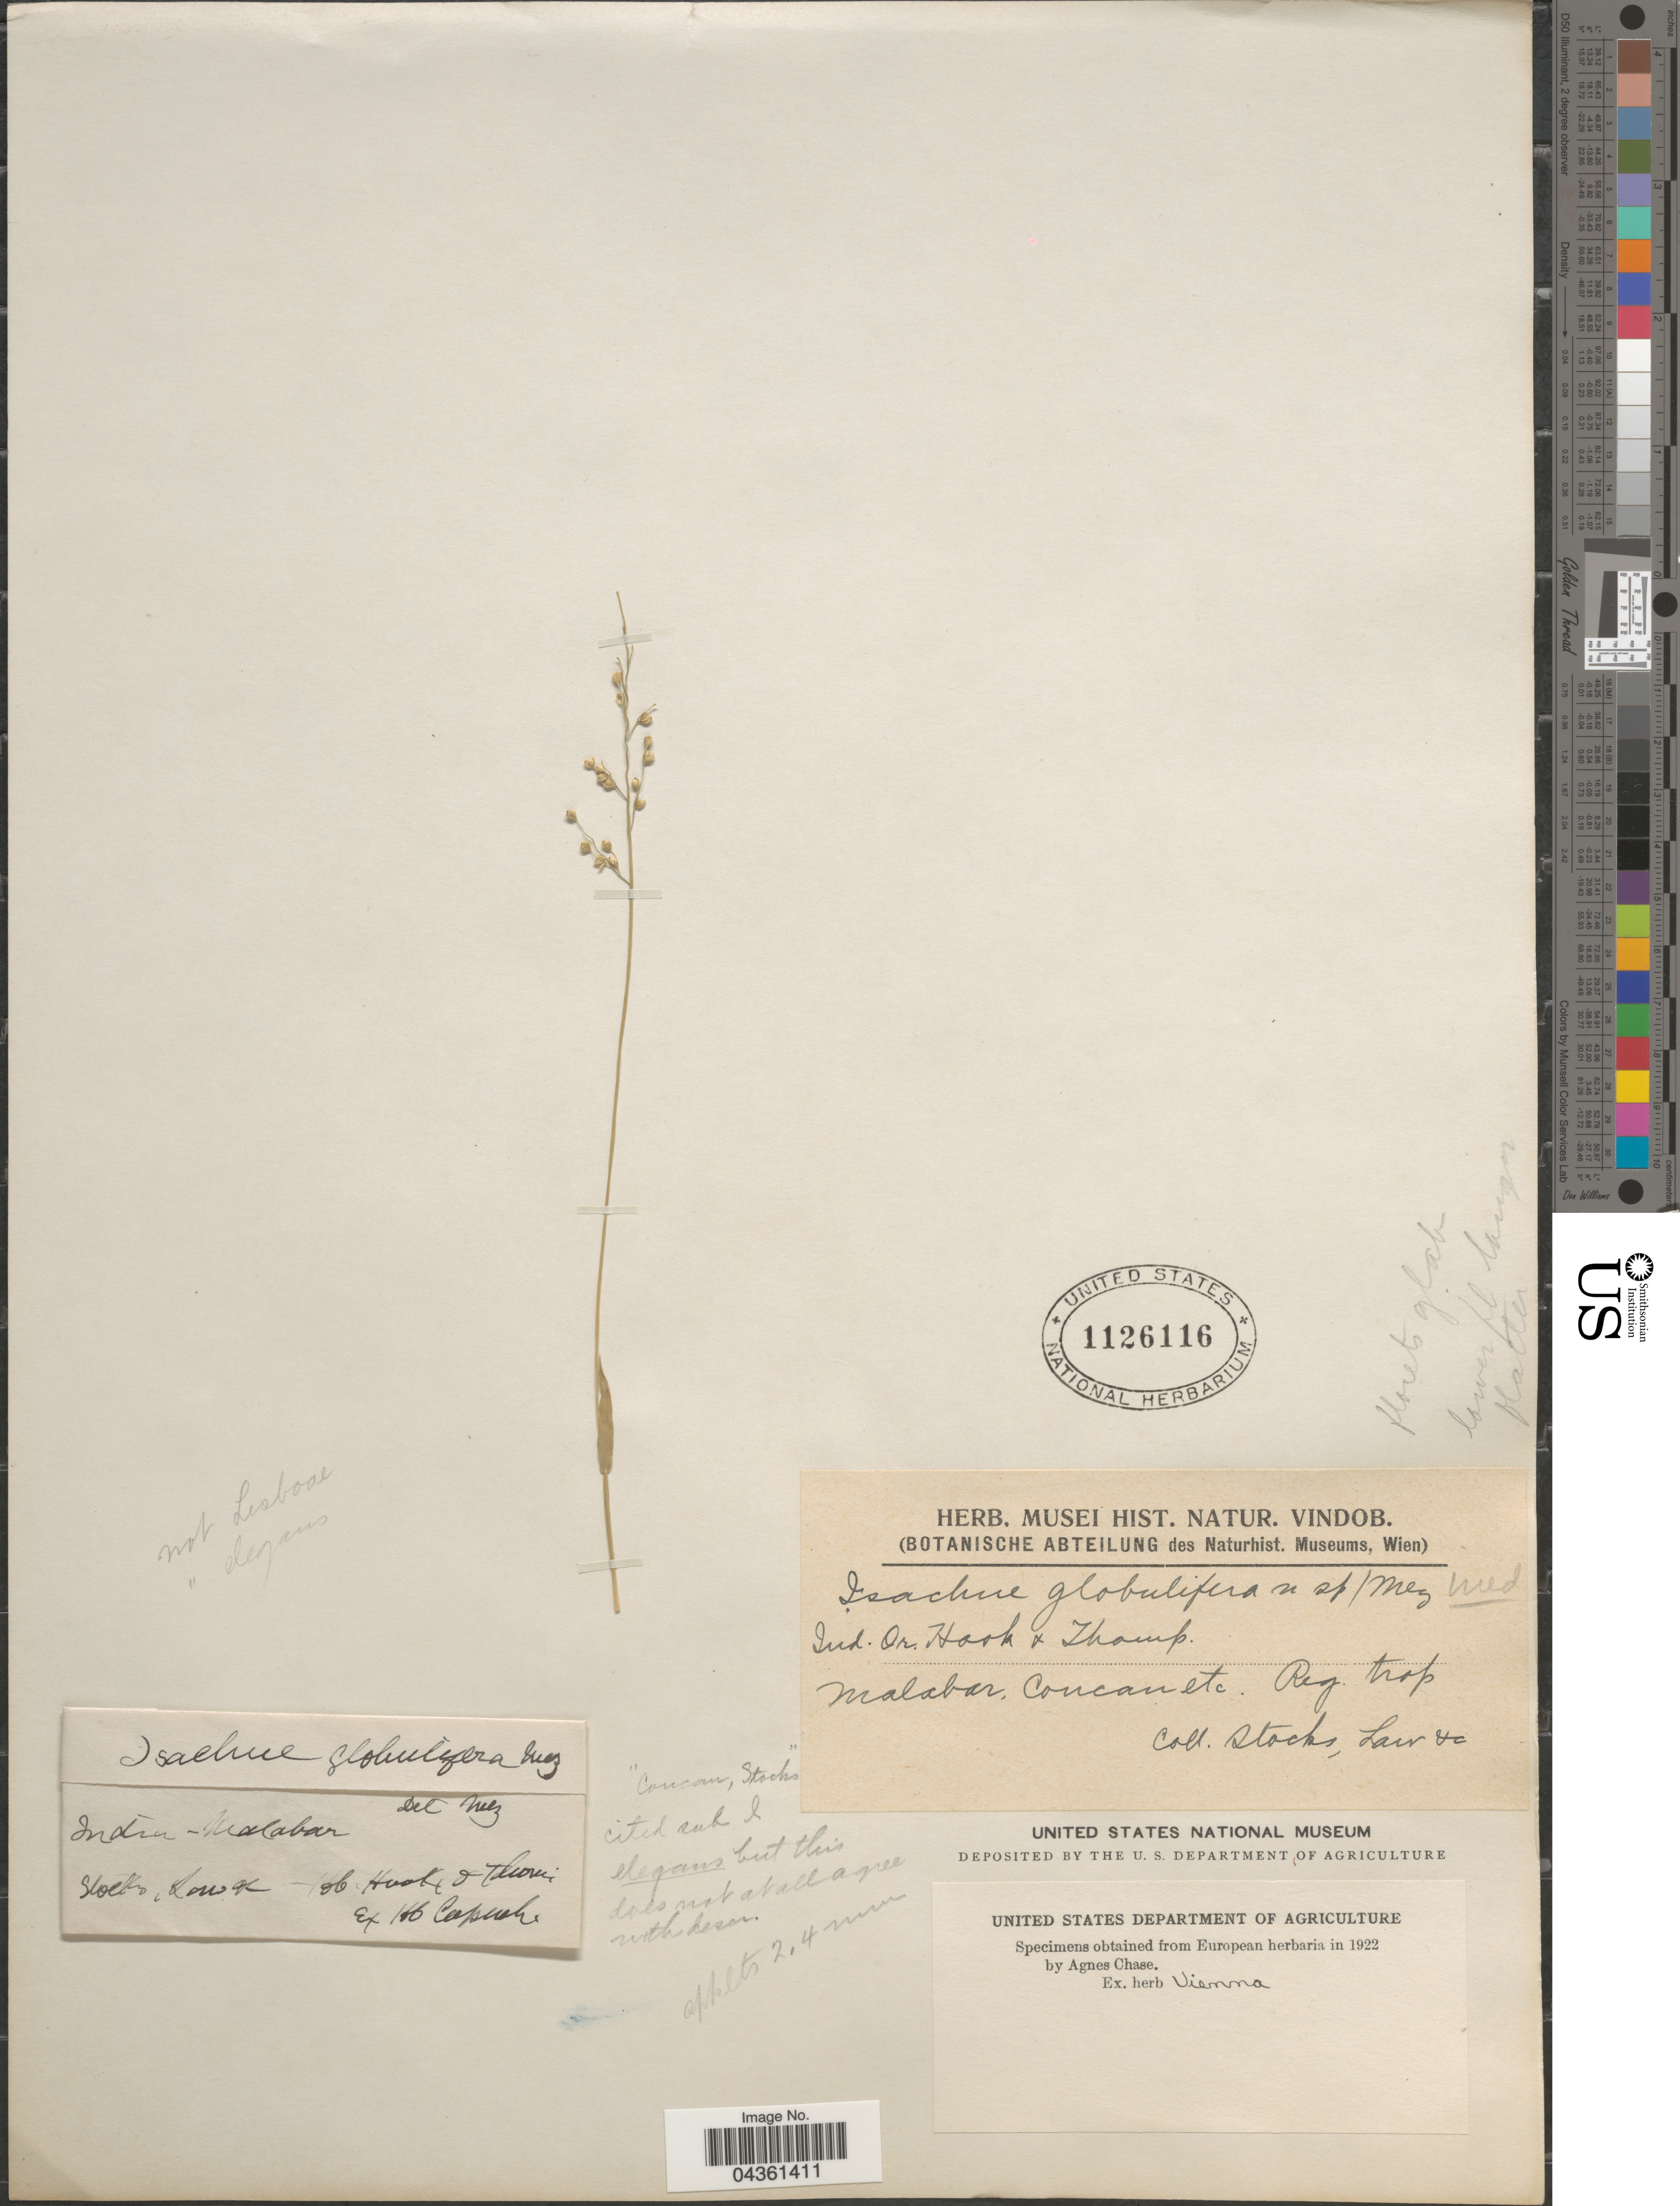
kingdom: Plantae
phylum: Tracheophyta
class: Liliopsida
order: Poales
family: Poaceae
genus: Isachne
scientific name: Isachne globosa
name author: (Thunb.) Kuntze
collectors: Stocks, --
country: India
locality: Ind. Or. Malabar, Concan etc. Reg. trop.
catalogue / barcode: US 1126116